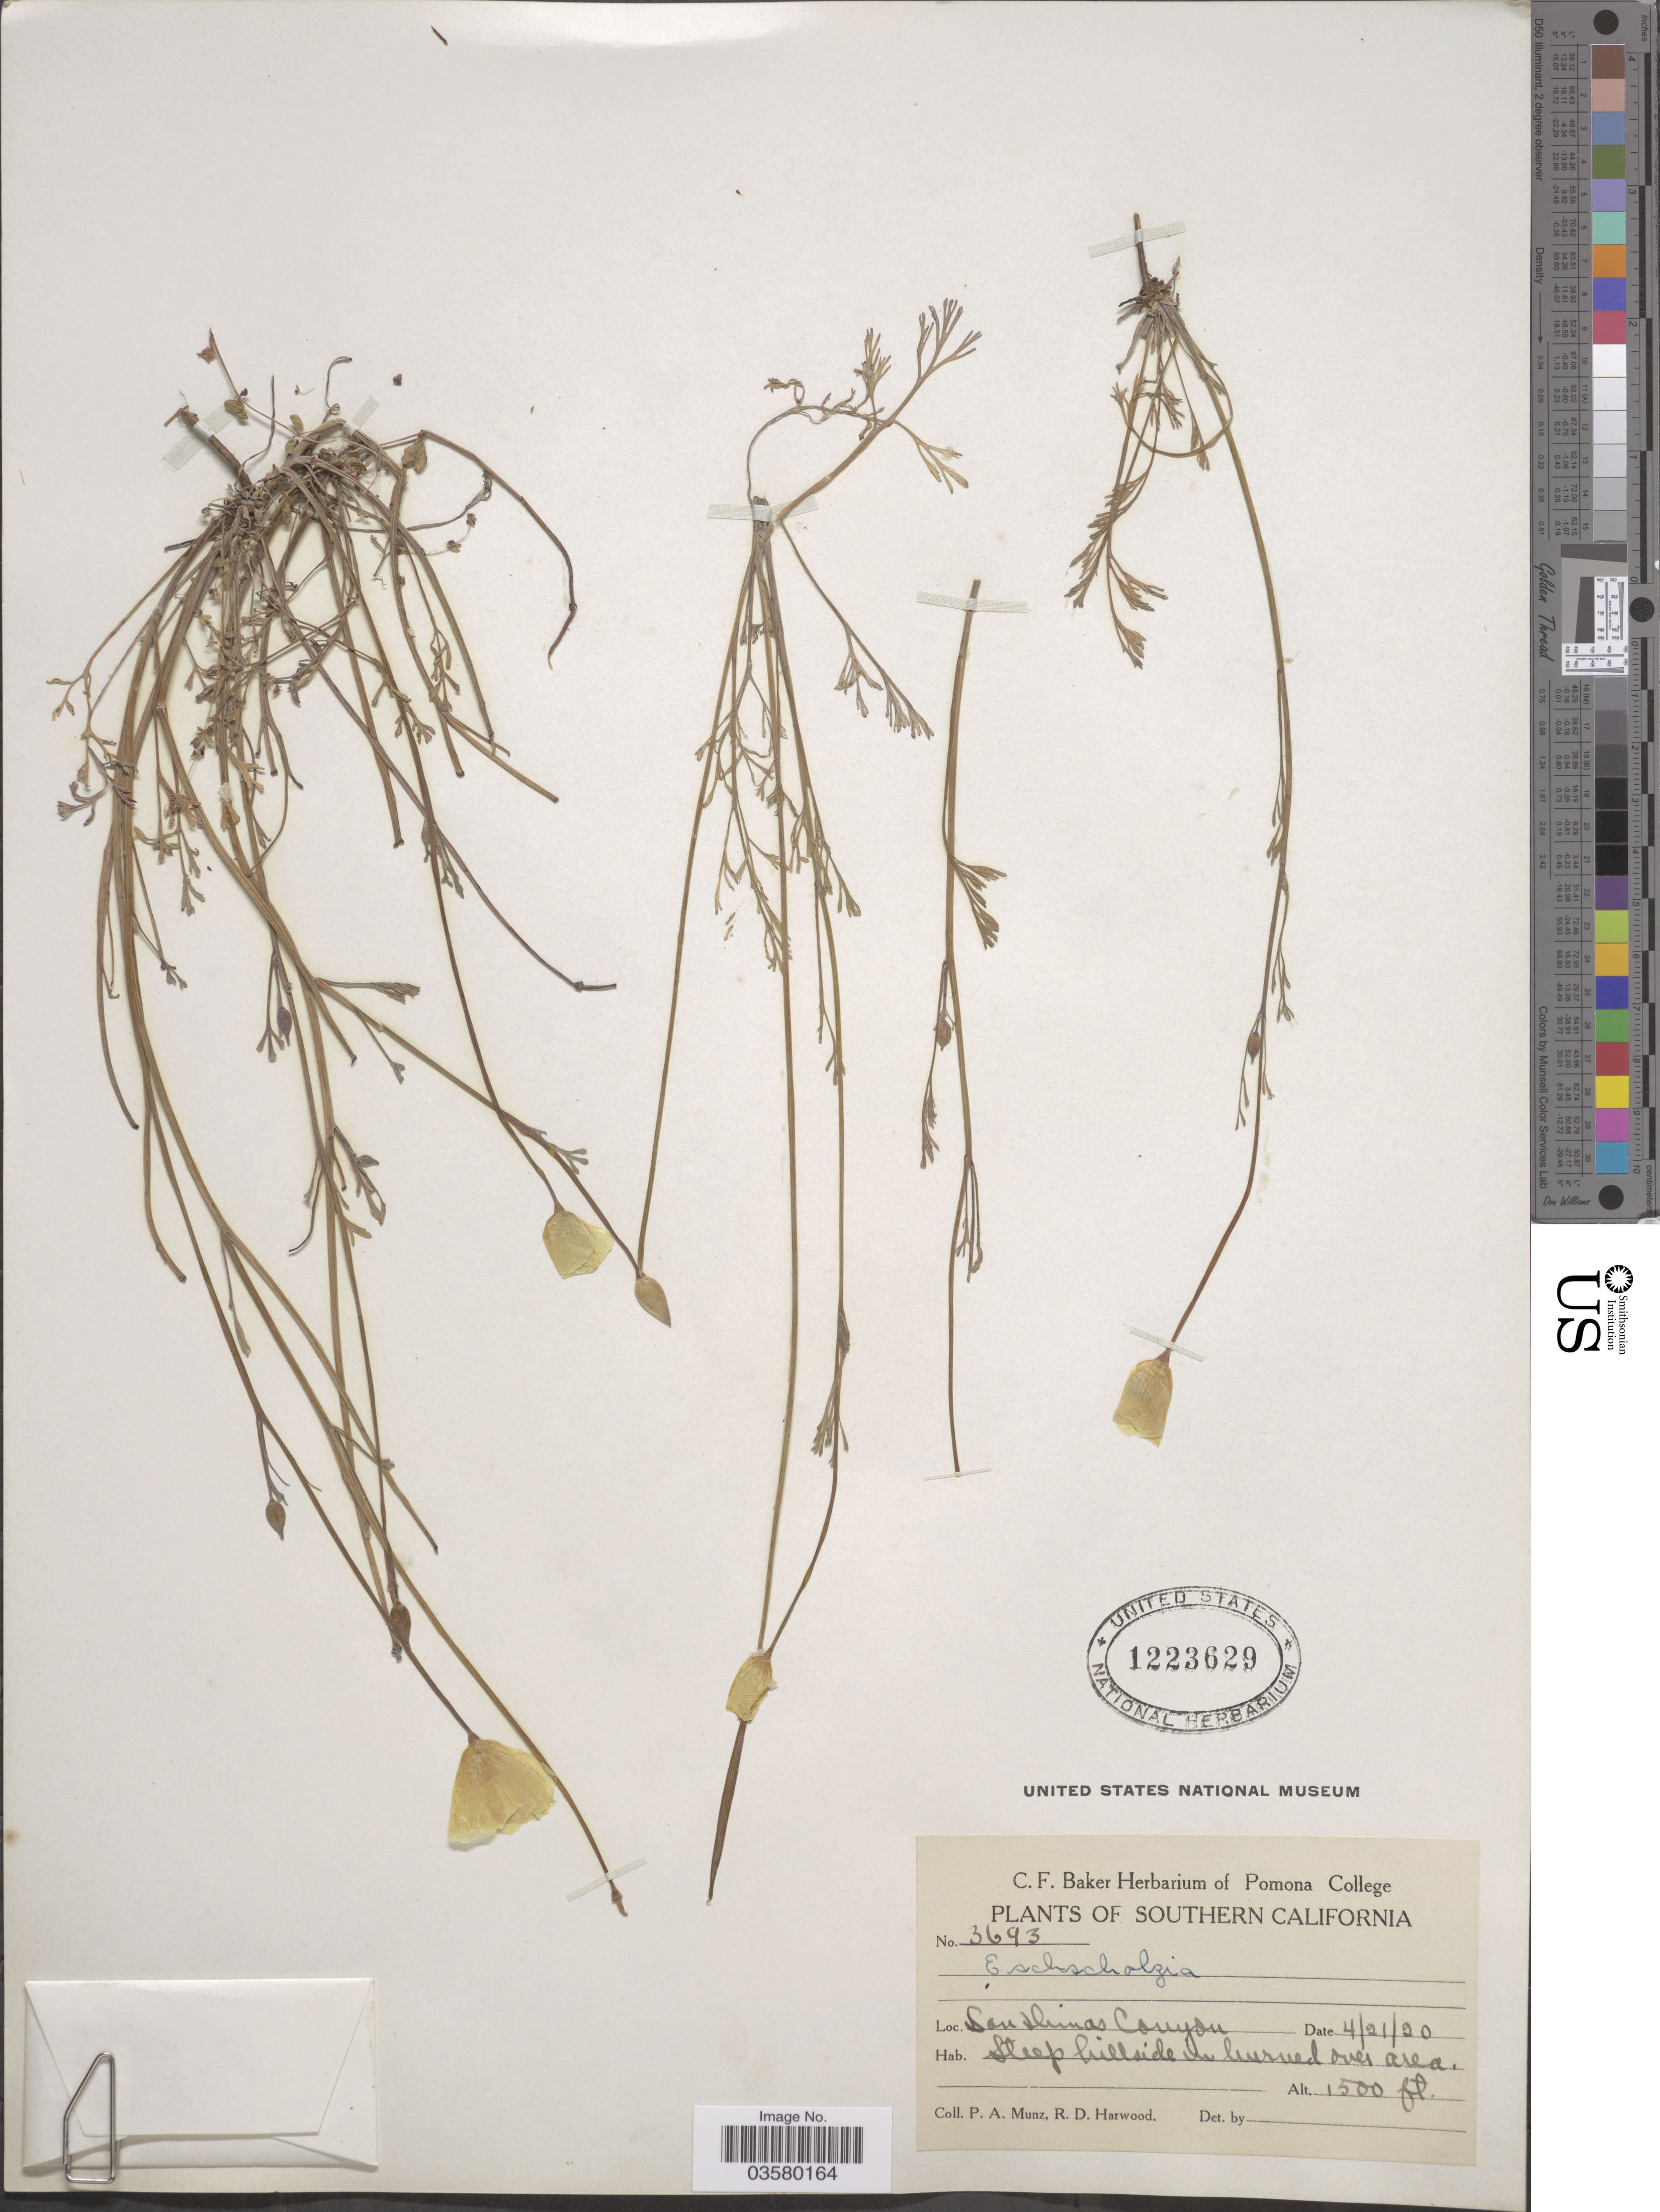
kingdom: Plantae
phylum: Tracheophyta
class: Magnoliopsida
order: Ranunculales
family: Papaveraceae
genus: Eschscholzia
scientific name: Eschscholzia caespitosa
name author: Benth.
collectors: P. A. Munz & R. Harwood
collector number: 3693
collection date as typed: Transcribed d/m/y: 21/4/20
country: United States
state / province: California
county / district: Los Angeles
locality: Southern California. San Dimas Canyon.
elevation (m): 457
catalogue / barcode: US 1223629